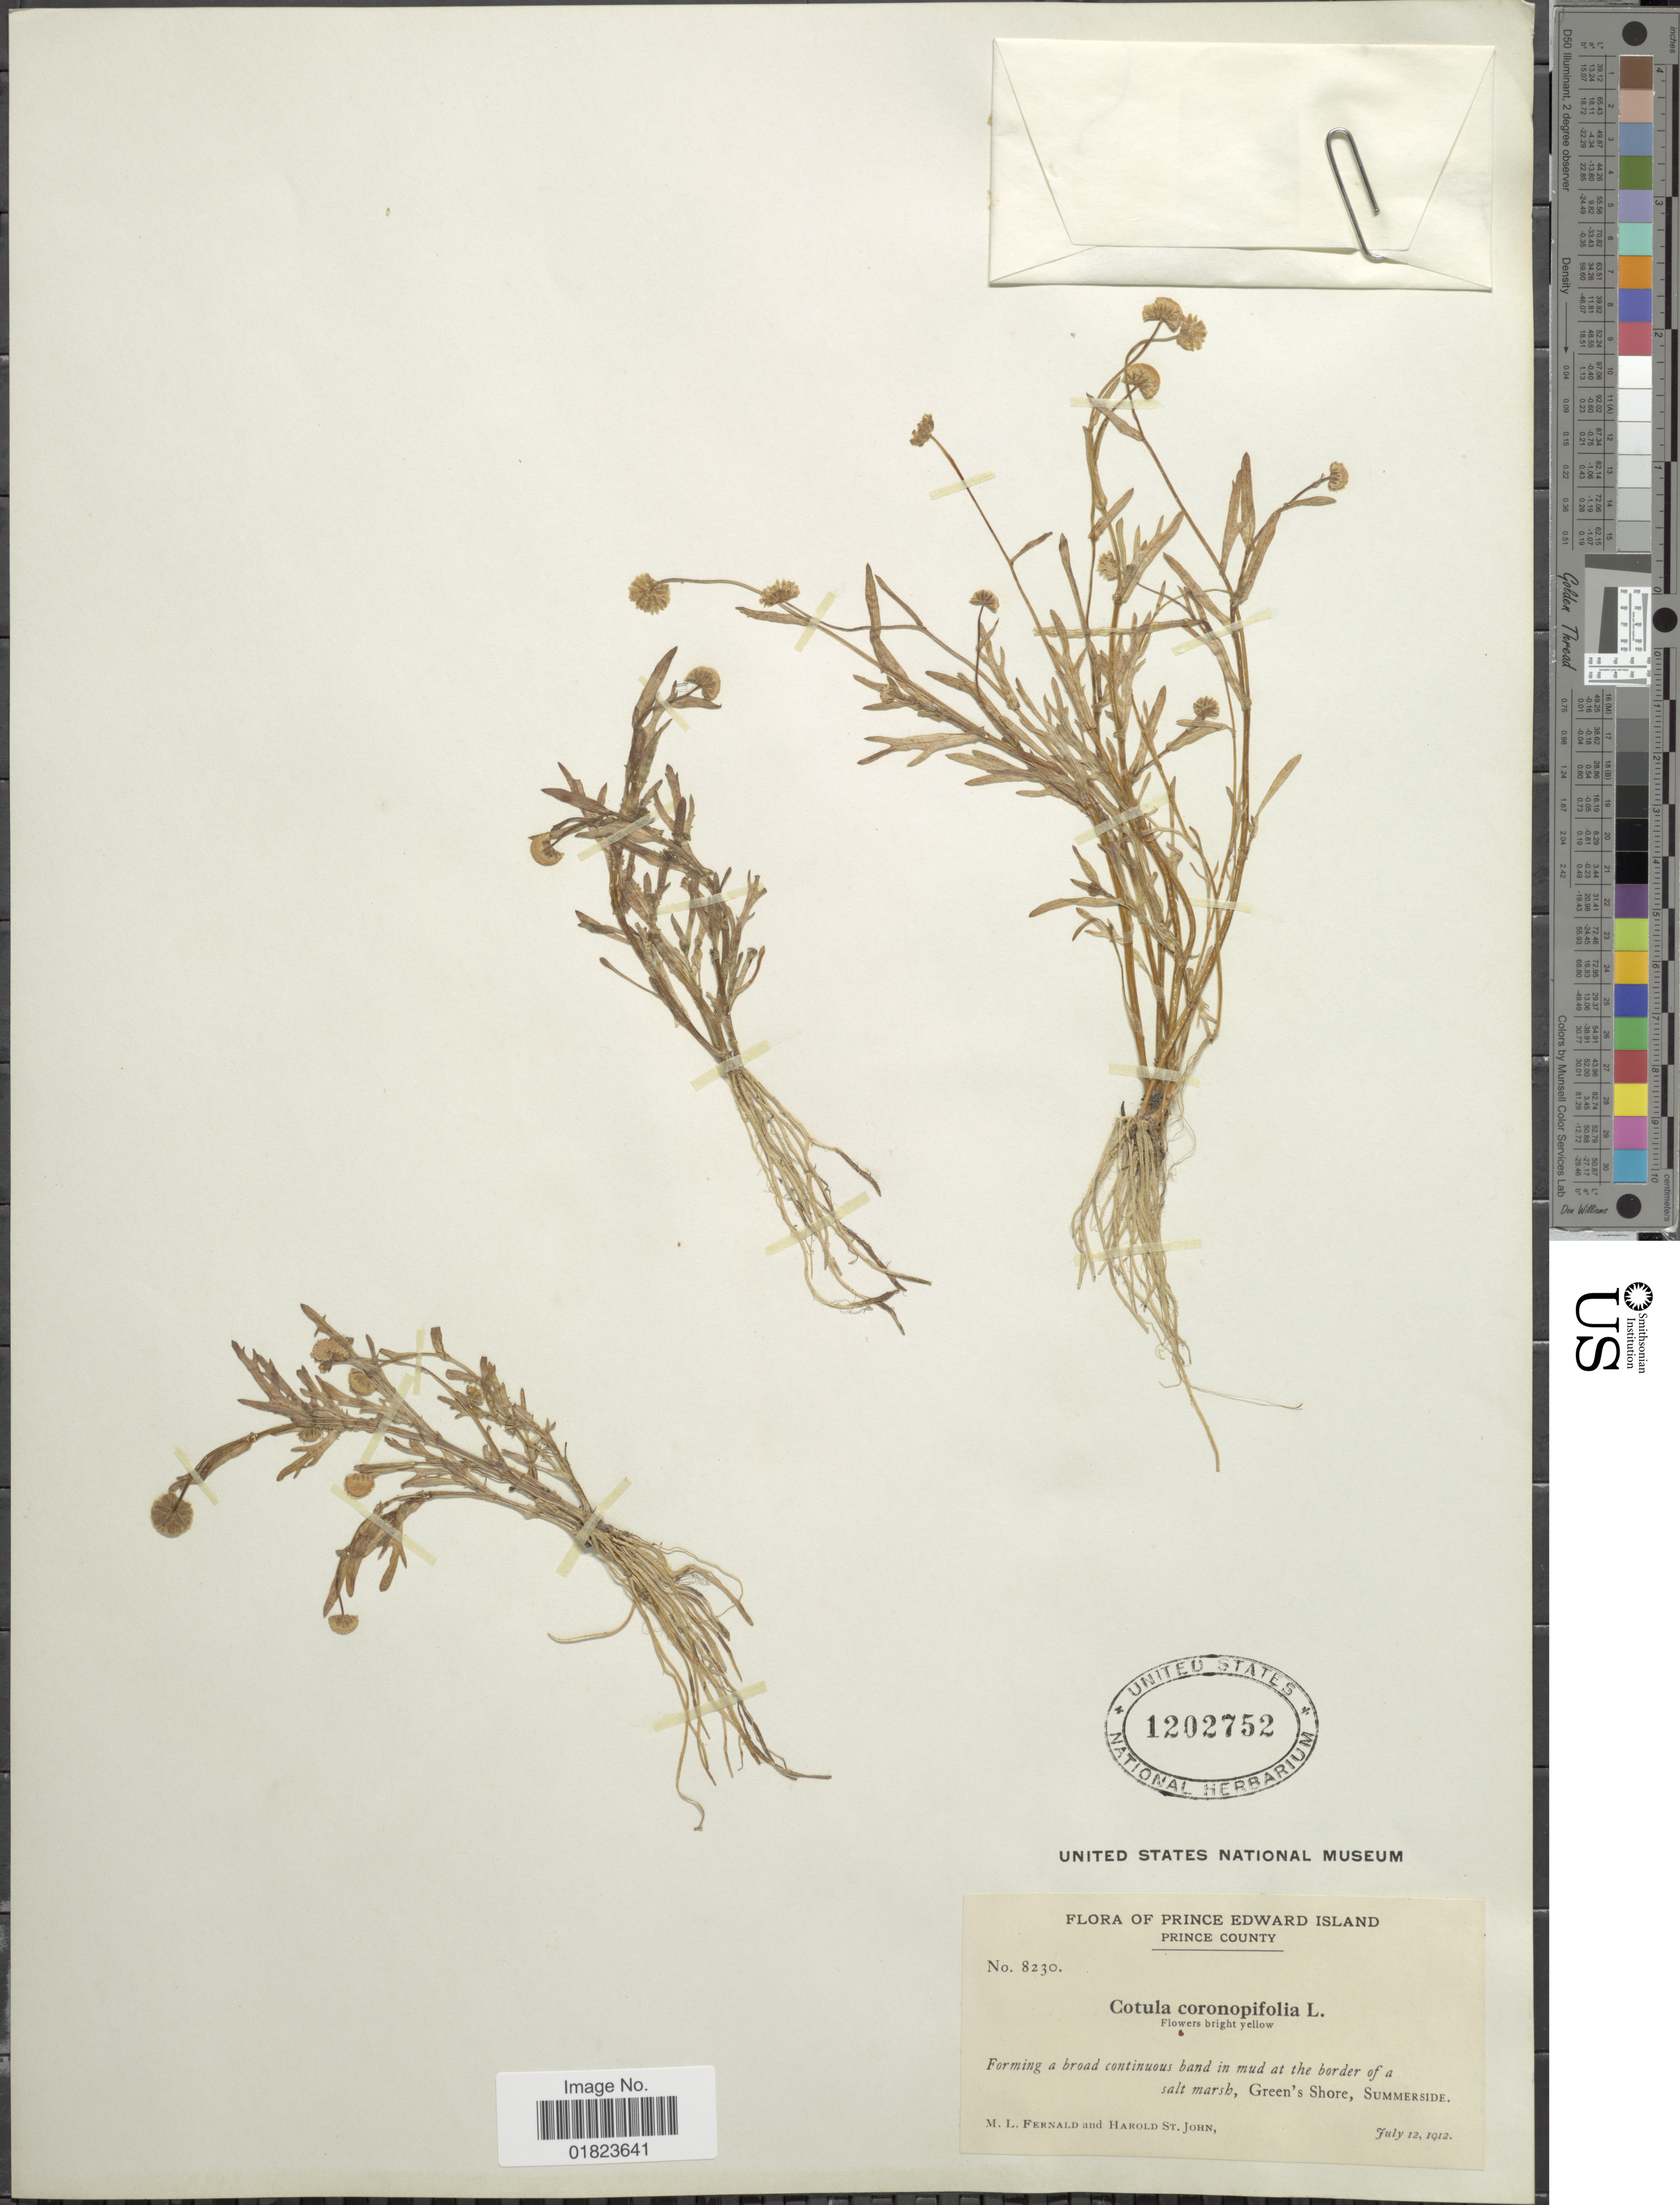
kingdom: Plantae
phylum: Tracheophyta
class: Magnoliopsida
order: Asterales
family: Asteraceae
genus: Cotula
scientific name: Cotula coronopifolia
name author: L.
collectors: M. L. Fernald & H. St John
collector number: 8230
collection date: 1912-07-12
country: Canada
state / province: Prince Edward Island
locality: Prince Edward Island. Prince County, Green's Shore, Summerside.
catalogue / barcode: US 1202752